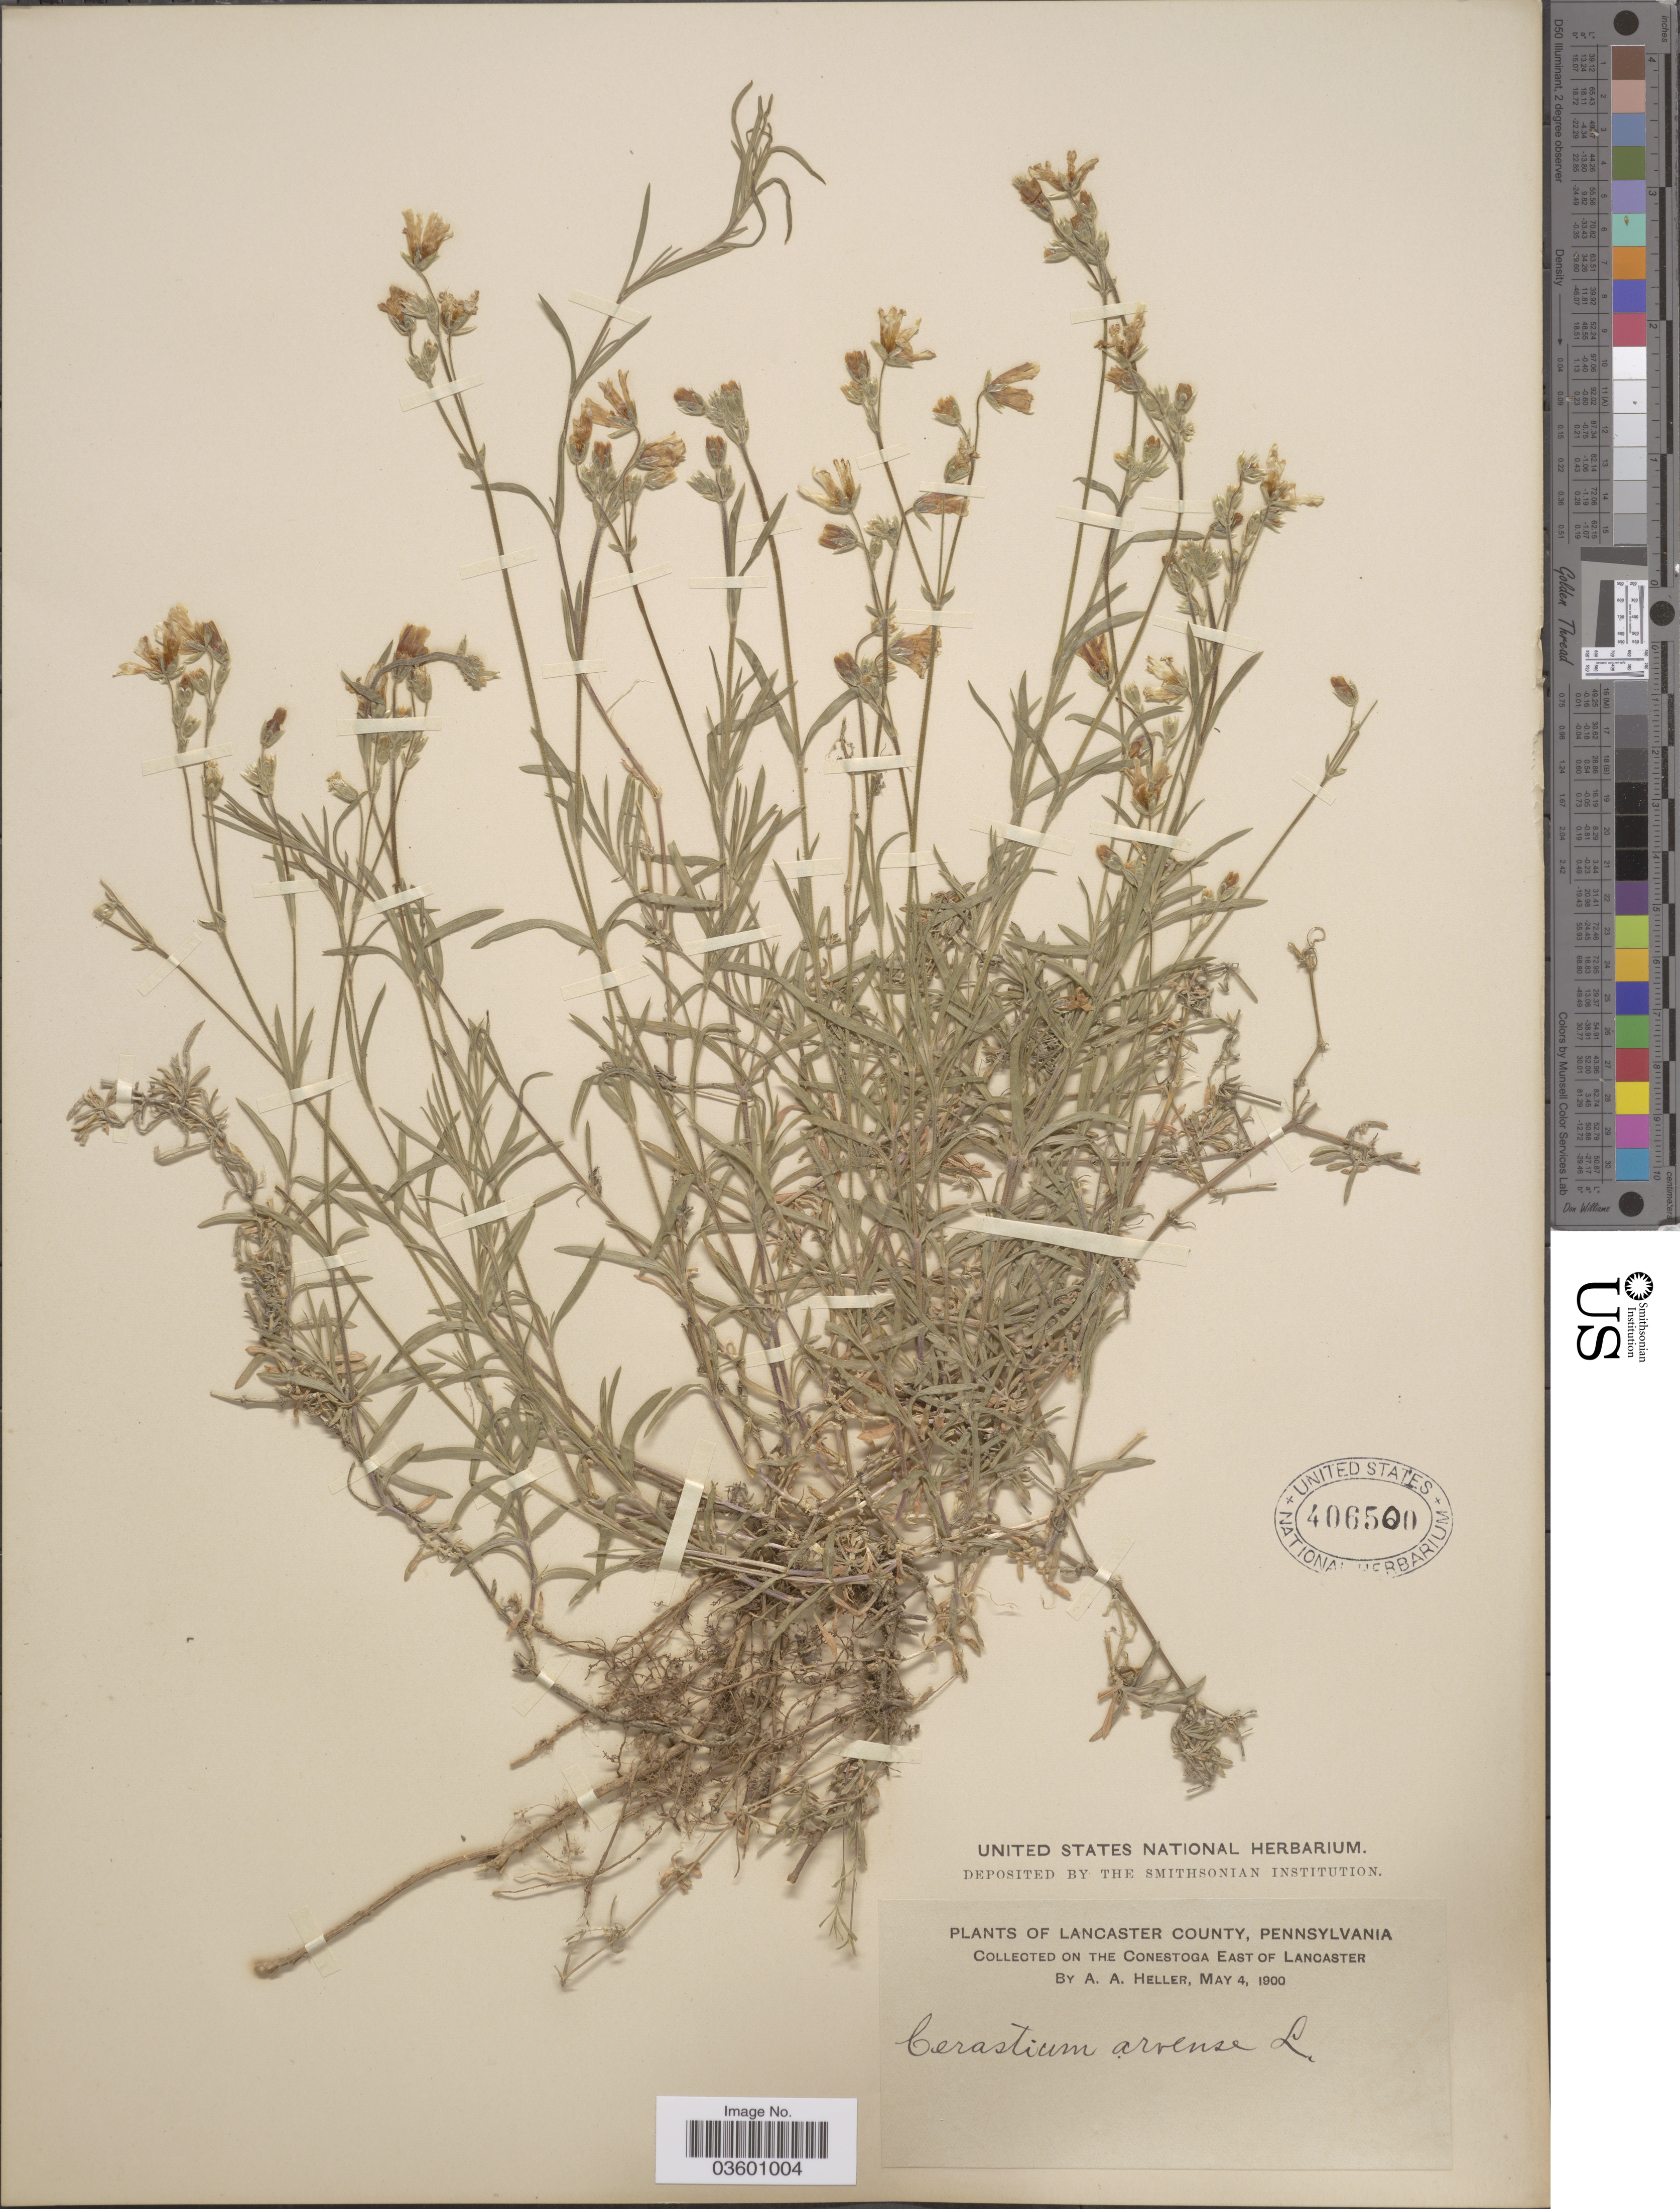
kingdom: Plantae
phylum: Tracheophyta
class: Magnoliopsida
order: Caryophyllales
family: Caryophyllaceae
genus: Cerastium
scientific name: Cerastium arvense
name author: L.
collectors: A. A. Heller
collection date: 1900-05-04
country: United States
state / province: Pennsylvania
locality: Lancaster County. On the Conestoga east of Lancaster.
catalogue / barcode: US 406500